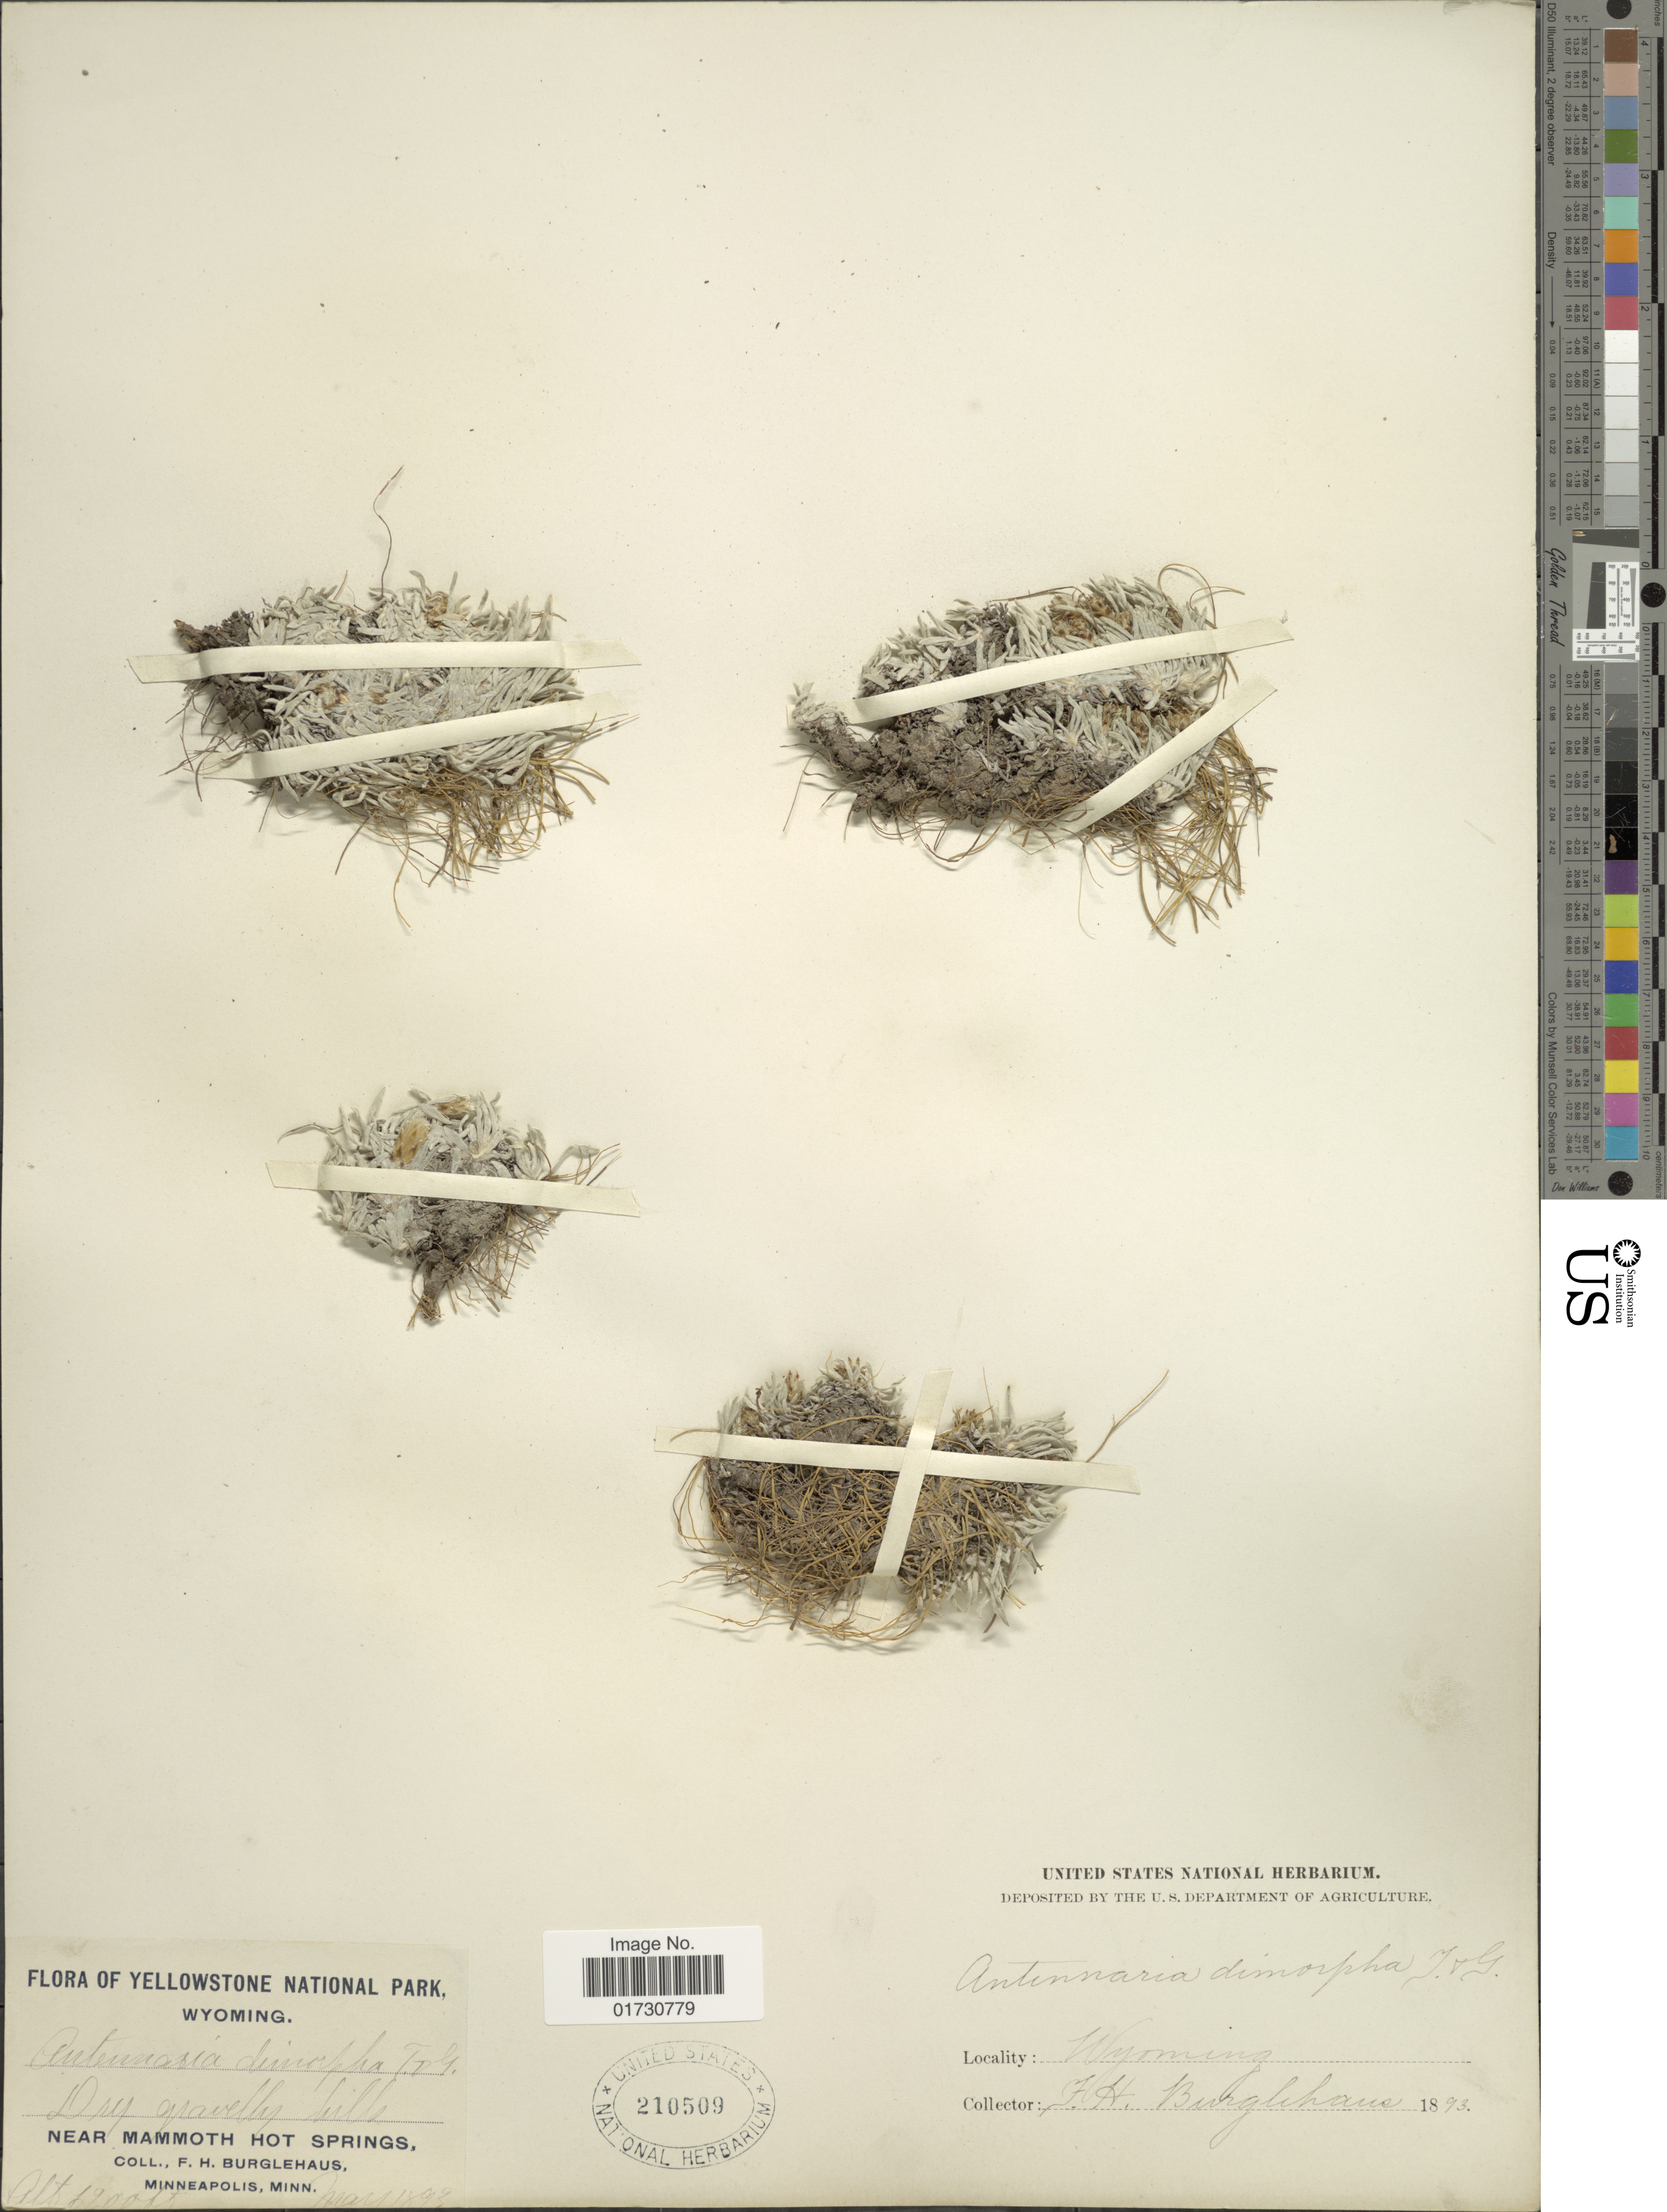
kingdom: Plantae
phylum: Tracheophyta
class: Magnoliopsida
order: Asterales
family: Asteraceae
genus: Antennaria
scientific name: Antennaria dimorpha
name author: (Nutt.) Torr. & A. Gray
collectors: F. Burglehaus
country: United States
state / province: Wyoming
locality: Near Mammoth Hot Springs, Yellowstone National Park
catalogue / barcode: US 210509